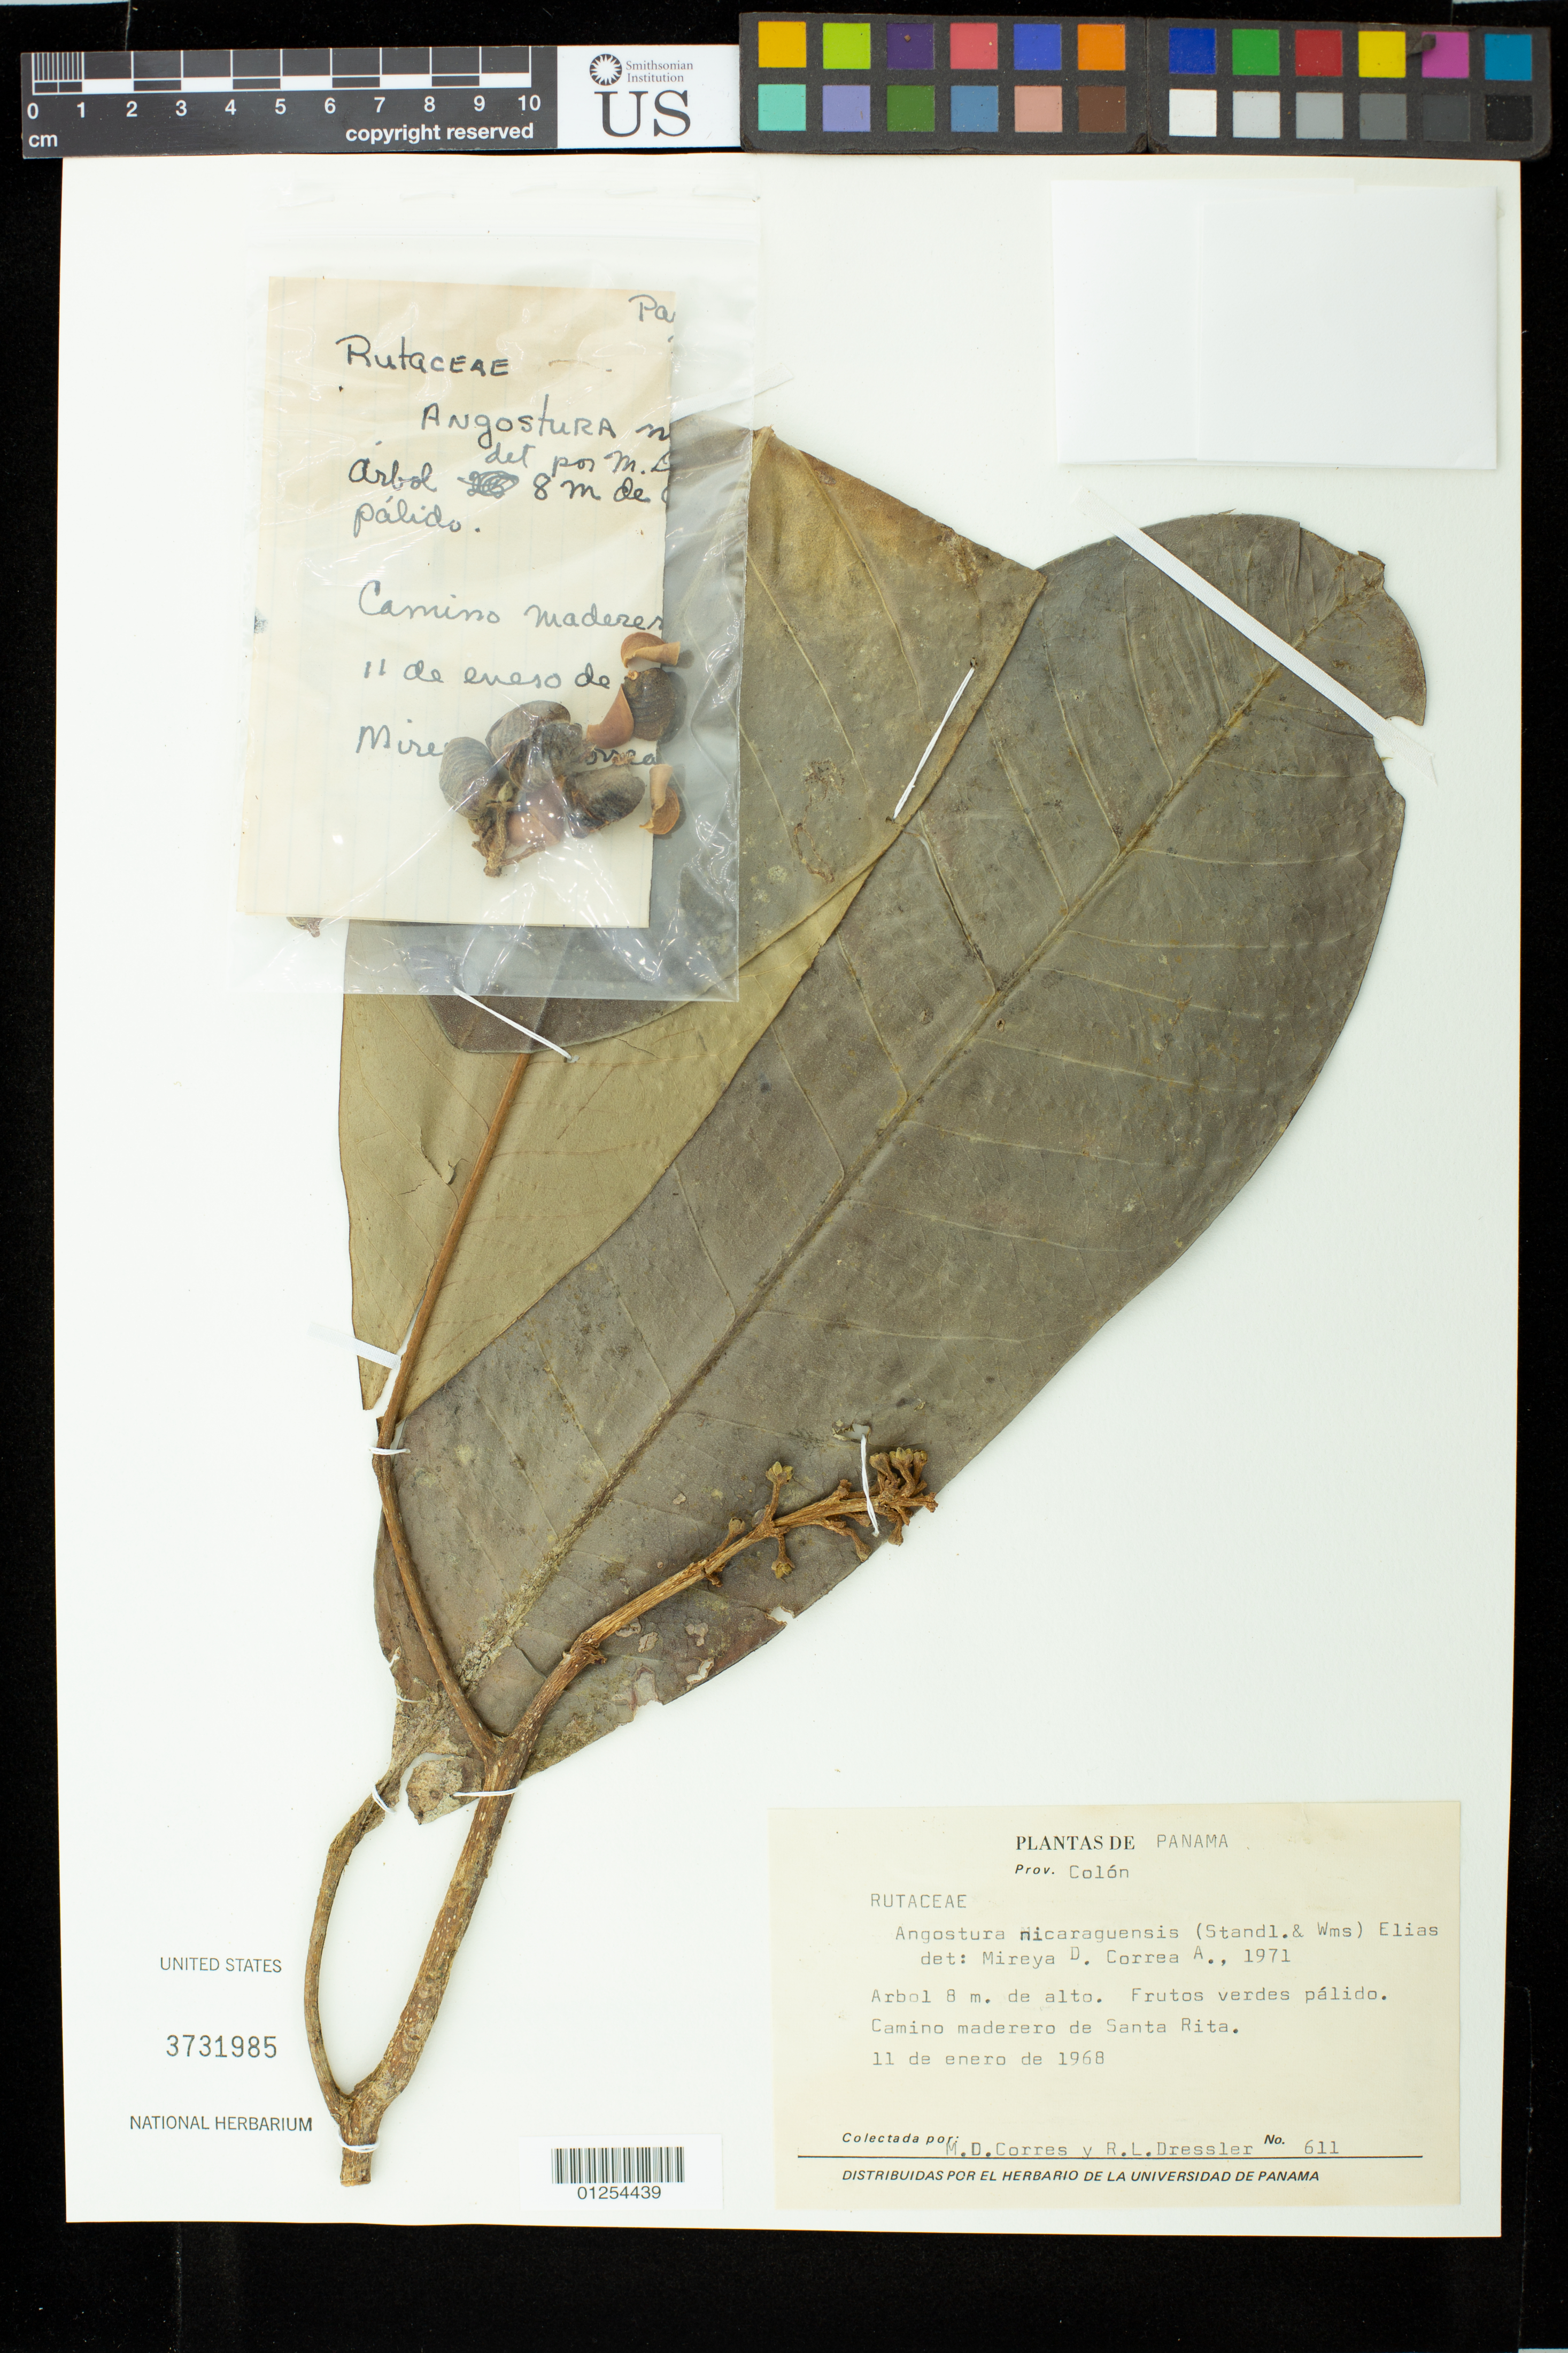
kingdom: Plantae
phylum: Tracheophyta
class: Magnoliopsida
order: Sapindales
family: Rutaceae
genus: Angostura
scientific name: Angostura nicaraguiensis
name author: (Standl. & L.O. Williams) T. S. Elias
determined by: Mireya, D.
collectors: M. D. Corrêa-A., R. Dressler & C. Calderon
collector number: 611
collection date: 1968-01-11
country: Panama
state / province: Colón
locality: Camino maderero de Santa Rita.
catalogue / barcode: US 3731985